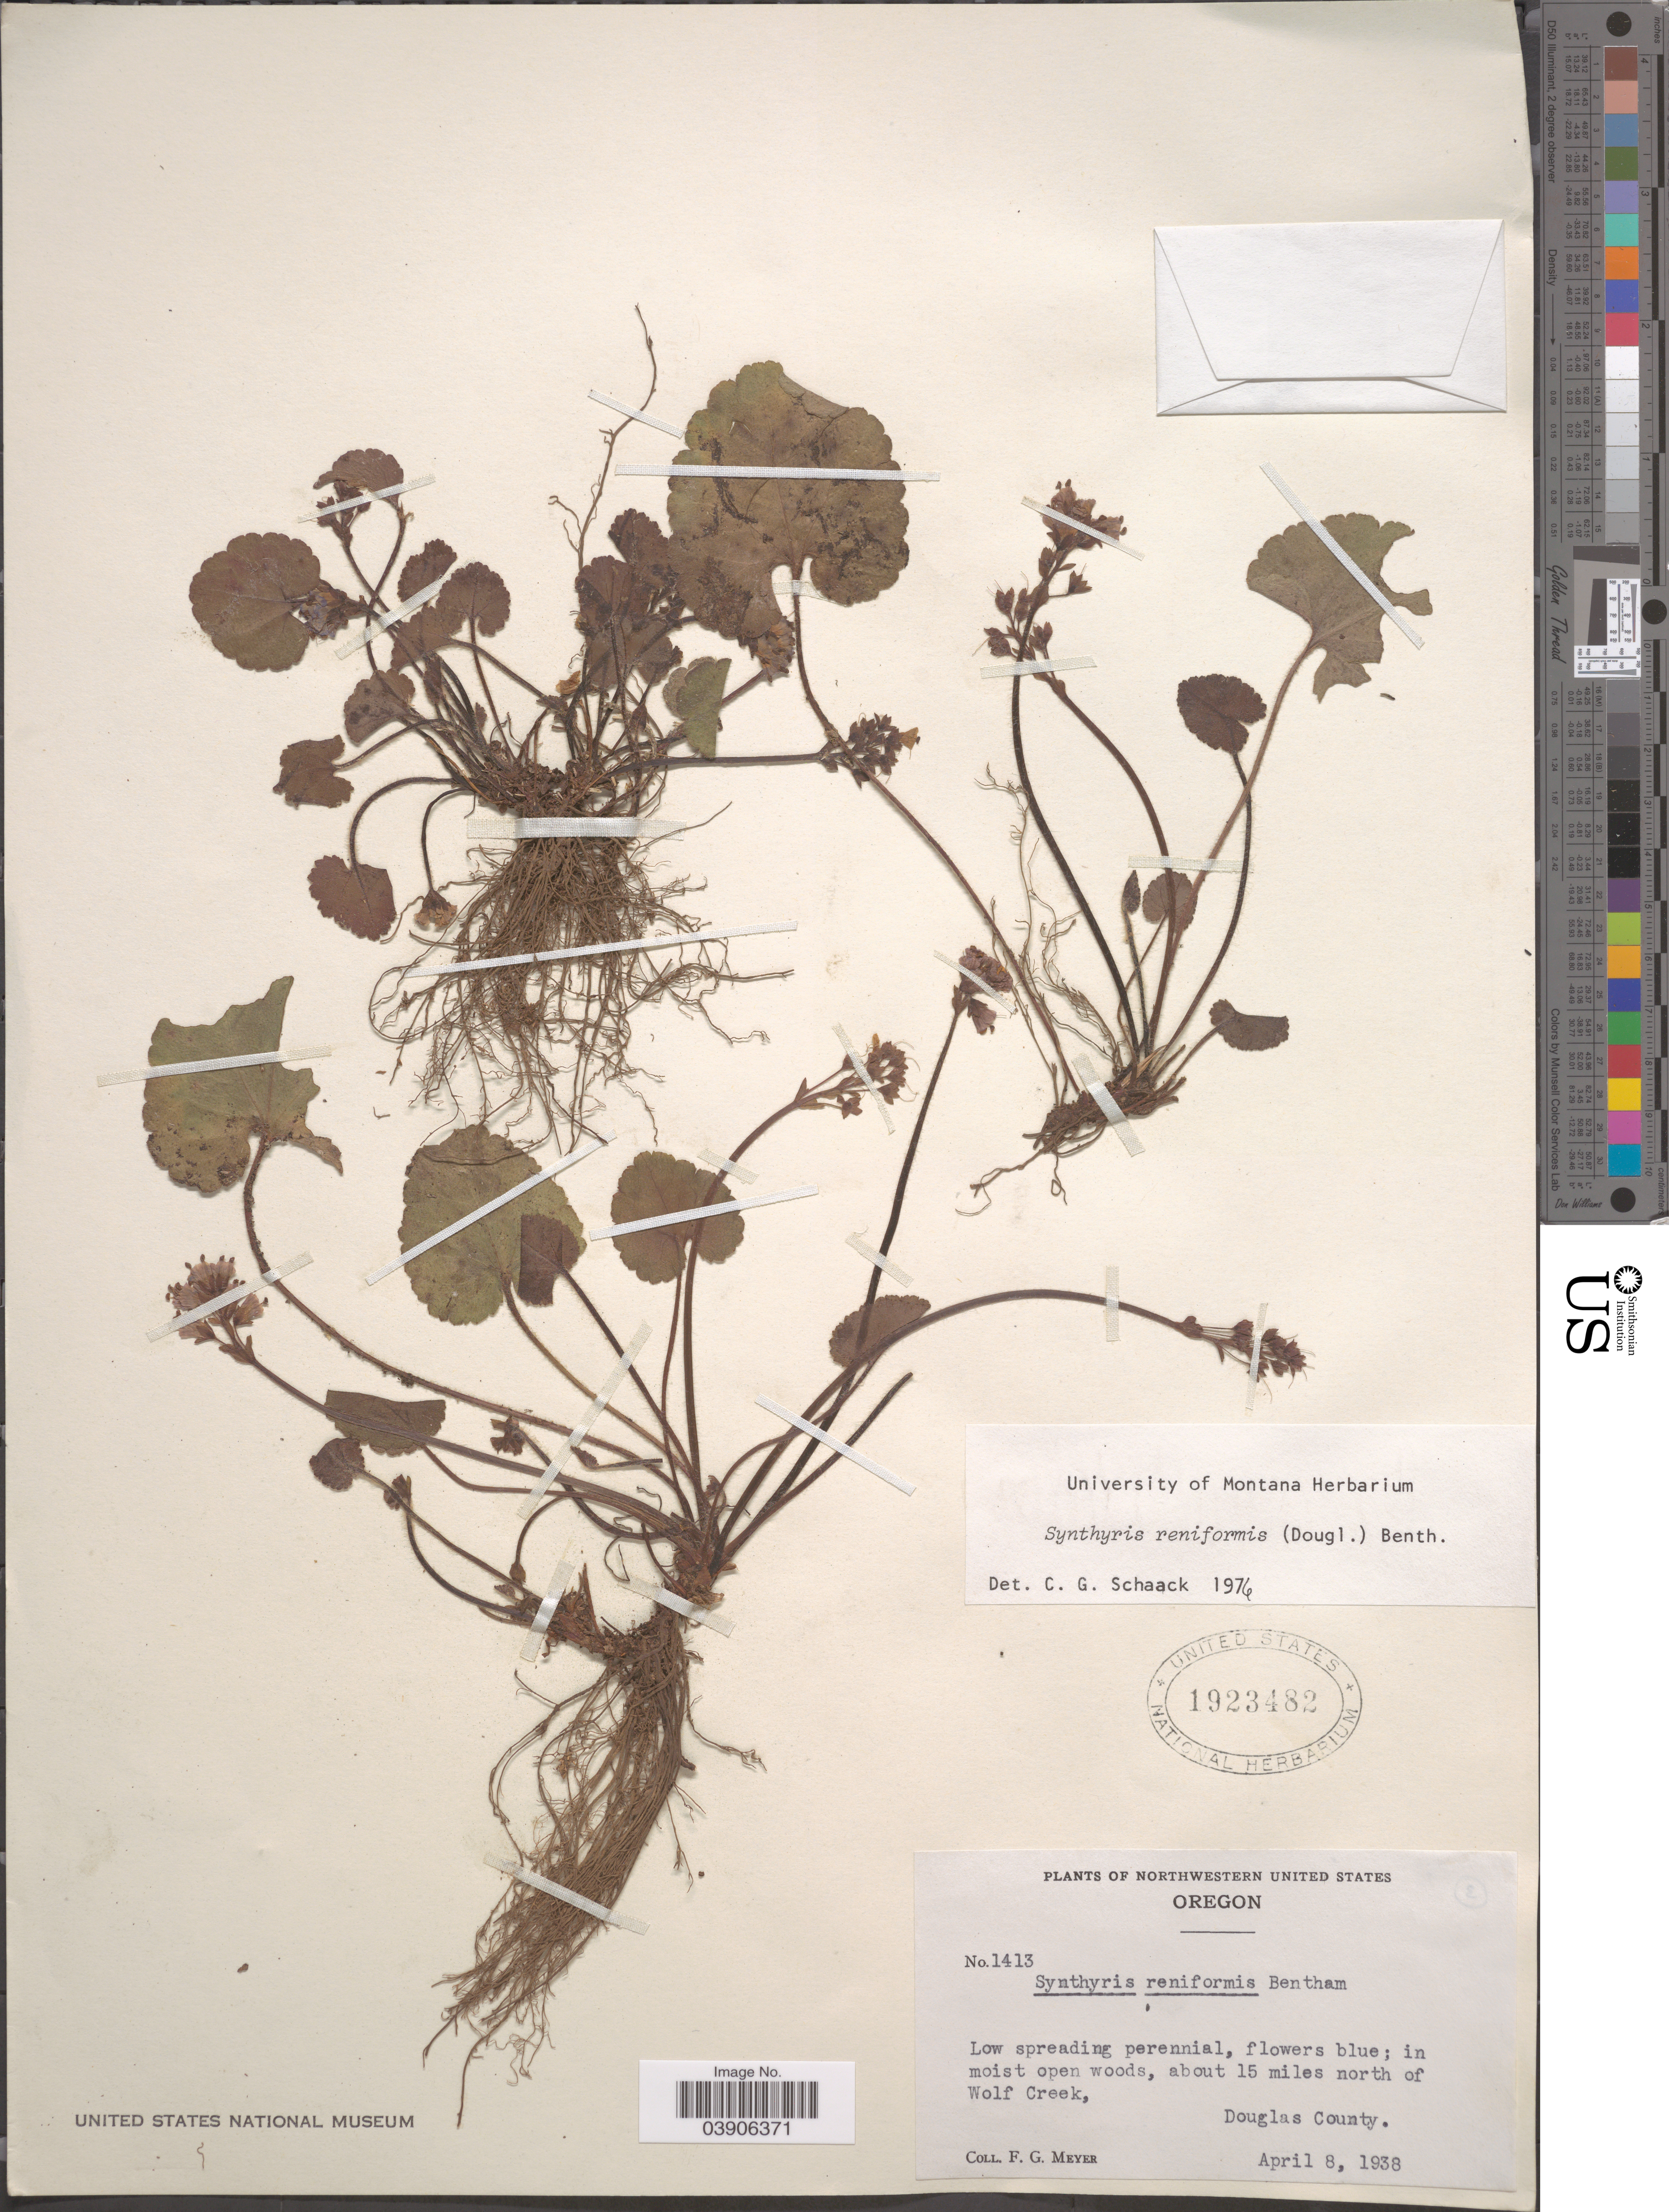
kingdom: Plantae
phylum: Tracheophyta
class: Magnoliopsida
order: Lamiales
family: Plantaginaceae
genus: Synthyris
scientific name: Synthyris reniformis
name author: Benth.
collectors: F. G. Meyer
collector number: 1413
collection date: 1938-04-08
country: United States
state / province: Oregon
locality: Northwestern United States. In moist open woods, about 15 miles north of Wolf Creek, Douglas County.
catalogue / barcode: US 1923482